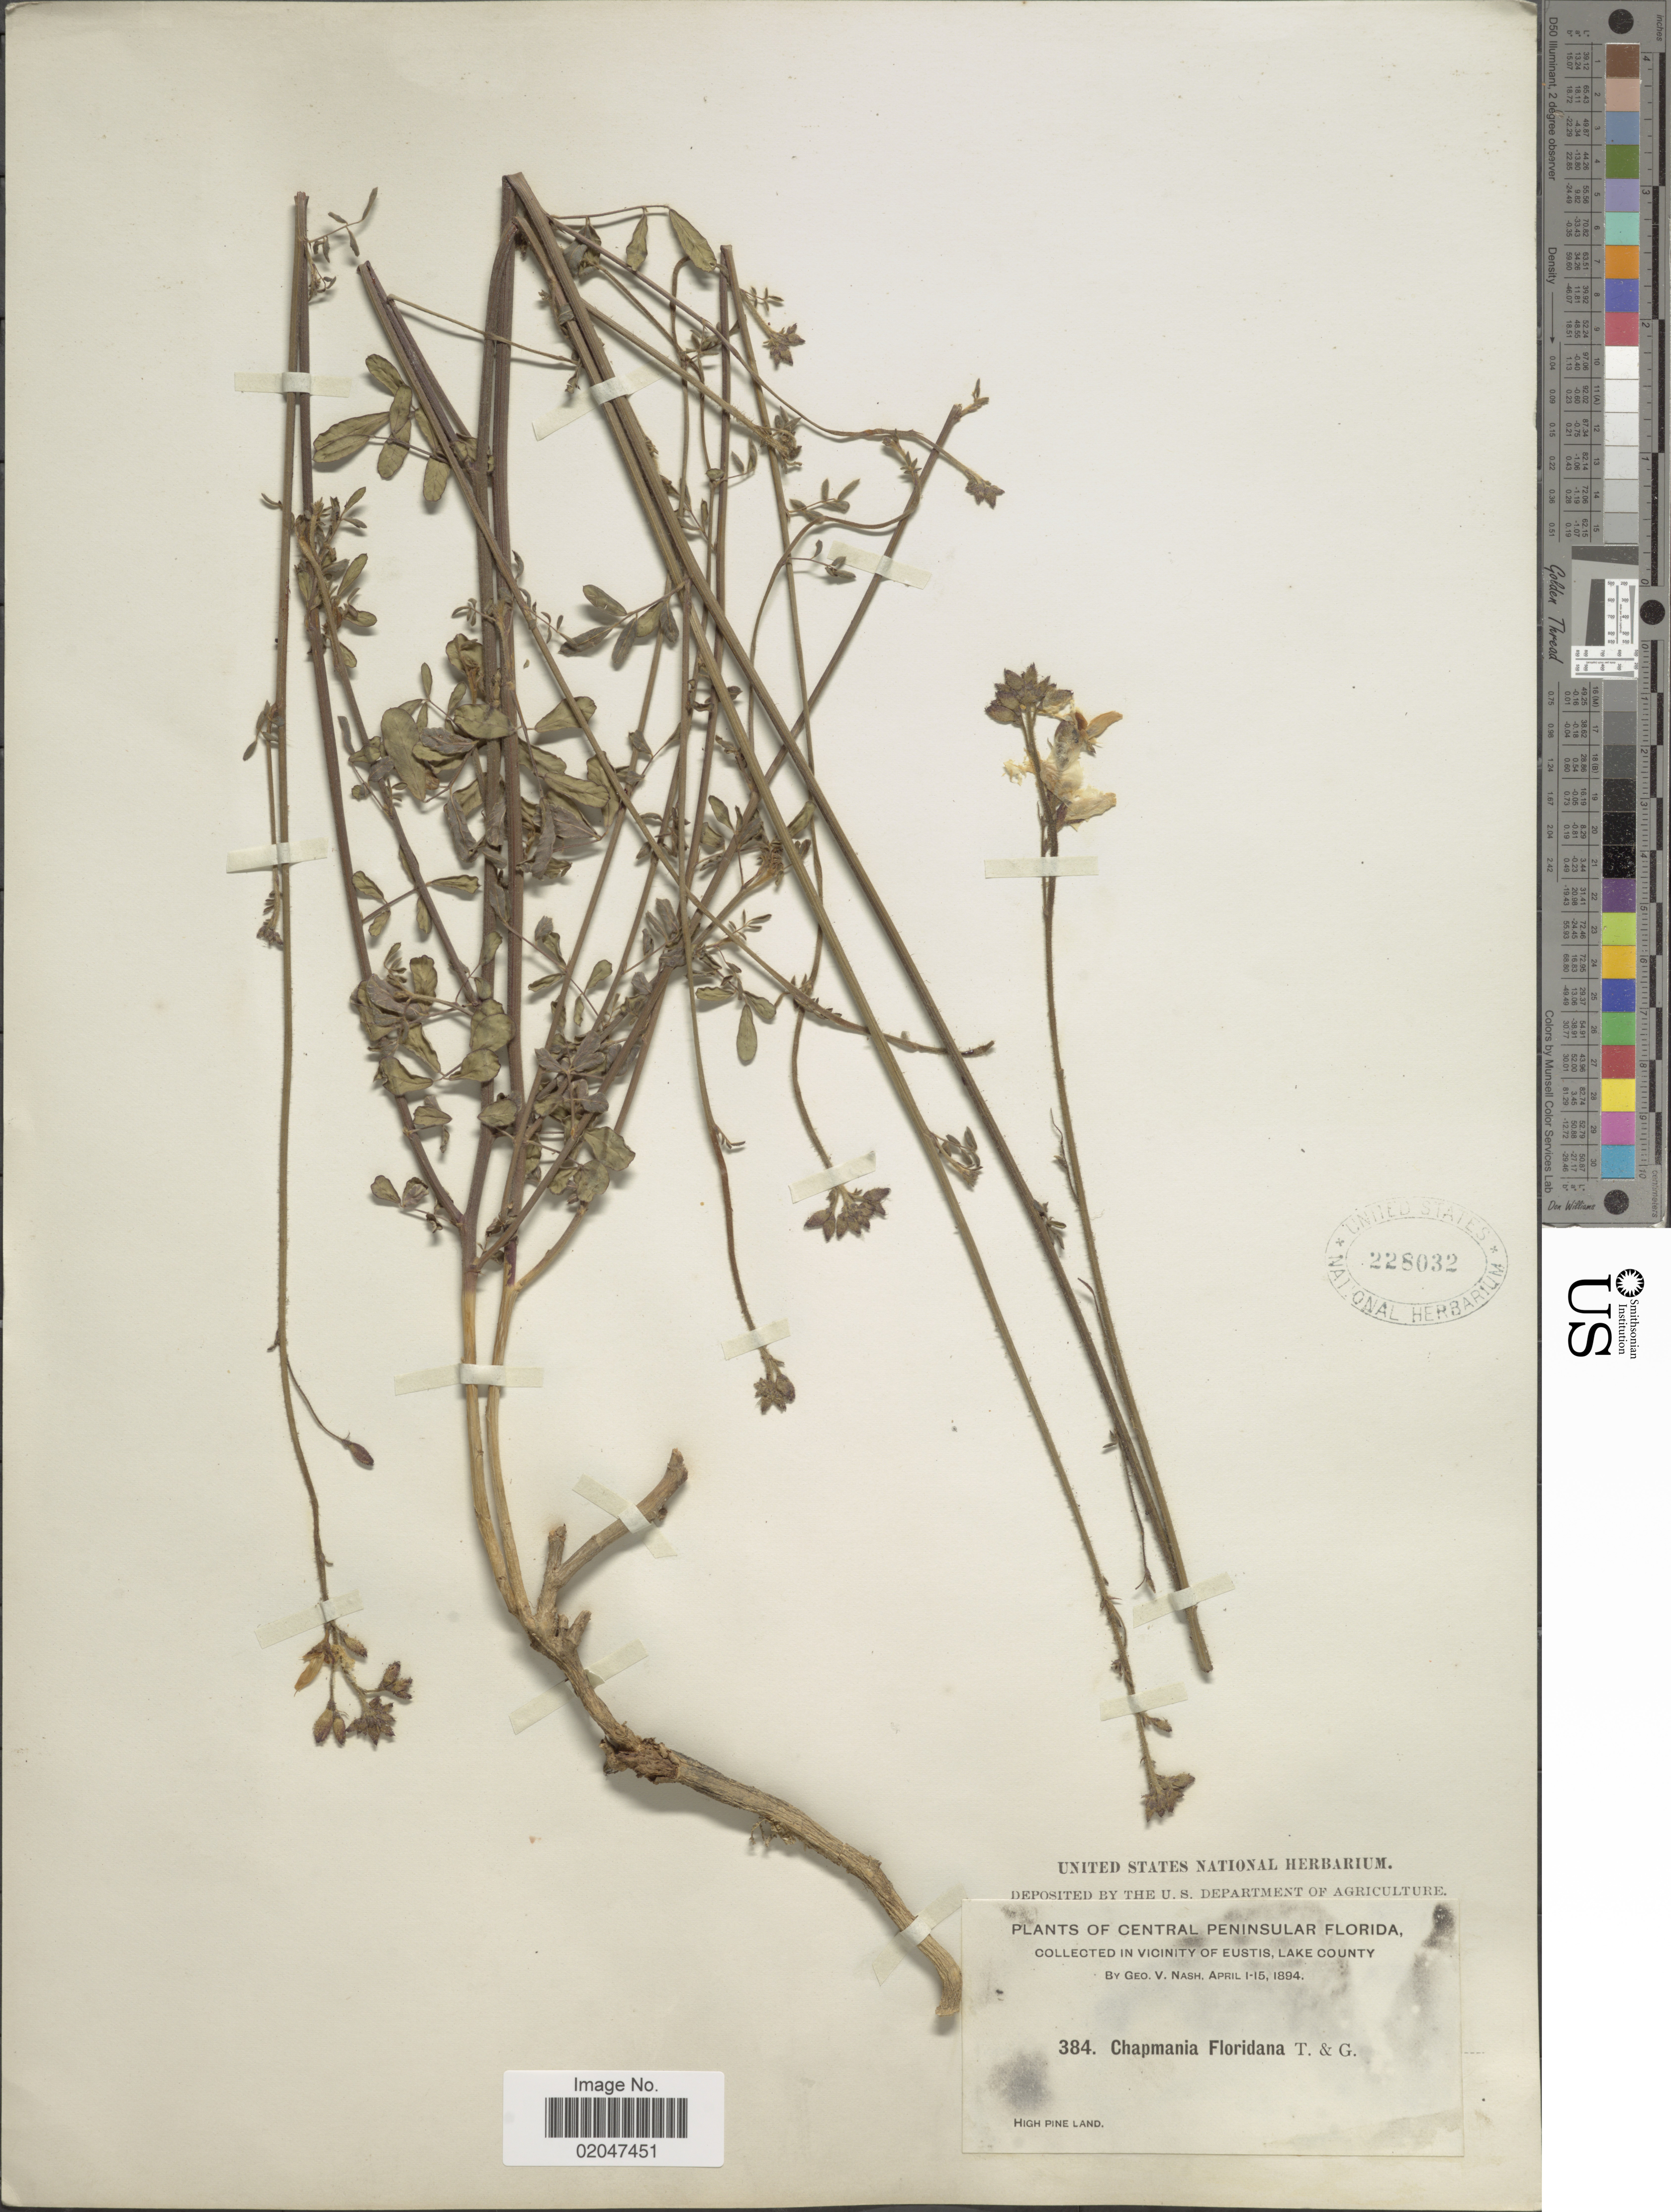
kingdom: Plantae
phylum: Tracheophyta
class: Magnoliopsida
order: Fabales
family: Fabaceae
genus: Chapmannia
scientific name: Chapmannia floridana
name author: Torr. & A. Gray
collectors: G. V. Nash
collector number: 384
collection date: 1894-04-01/1894-04-15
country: United States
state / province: Florida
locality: Central Peninsular Florida. Vicinity of Eustis, Lake County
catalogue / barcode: US 228032